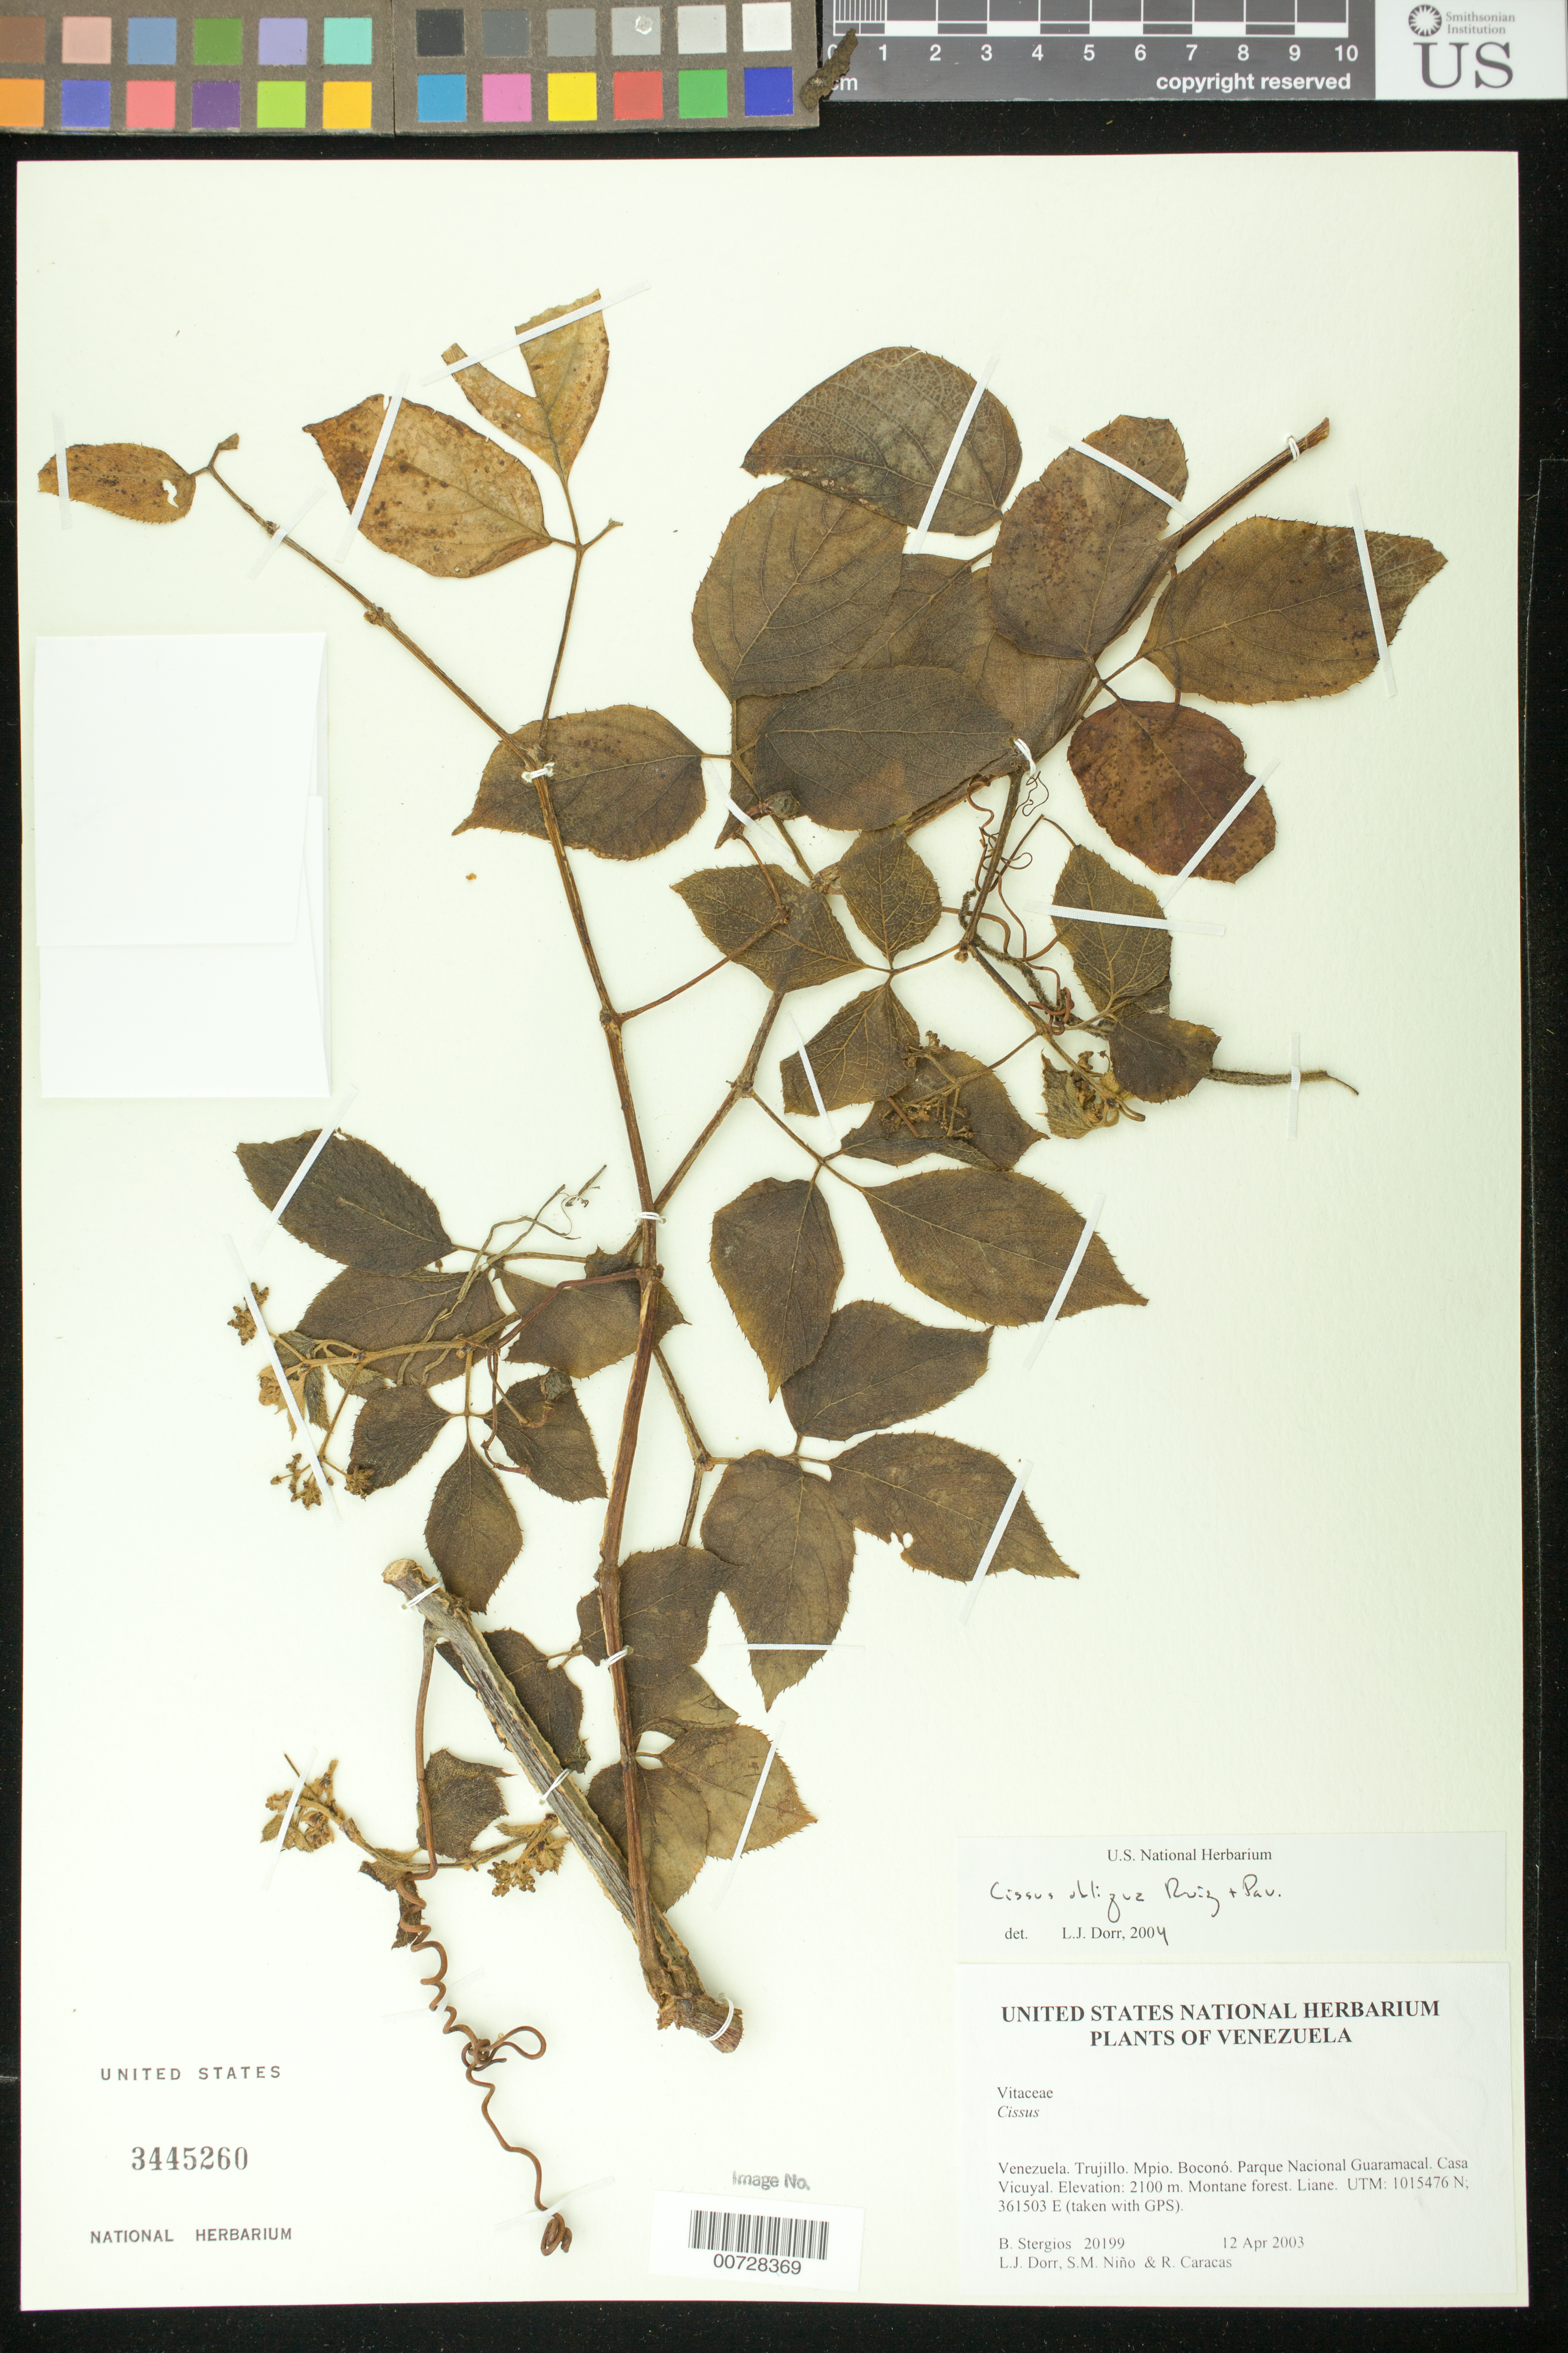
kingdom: Plantae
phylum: Tracheophyta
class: Magnoliopsida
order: Vitales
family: Vitaceae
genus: Cissus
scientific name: Cissus obliqua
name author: Ruiz & Pav.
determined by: Dorr, L. J., (BOT), Smithsonian Institution - National Museum of Natural History (UNITED STATES)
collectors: B. G. Stergios, L. J. Dorr, S. M. Niño & R. Caracas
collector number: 20199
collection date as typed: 12 Apr 2003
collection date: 2003-04-12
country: Venezuela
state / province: Trujillo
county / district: Boconó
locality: Parque Nacional Guaramacal. Casa Vicuyal.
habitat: Montane forest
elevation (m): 2100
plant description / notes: MO, PORT, US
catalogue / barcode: US 3445260